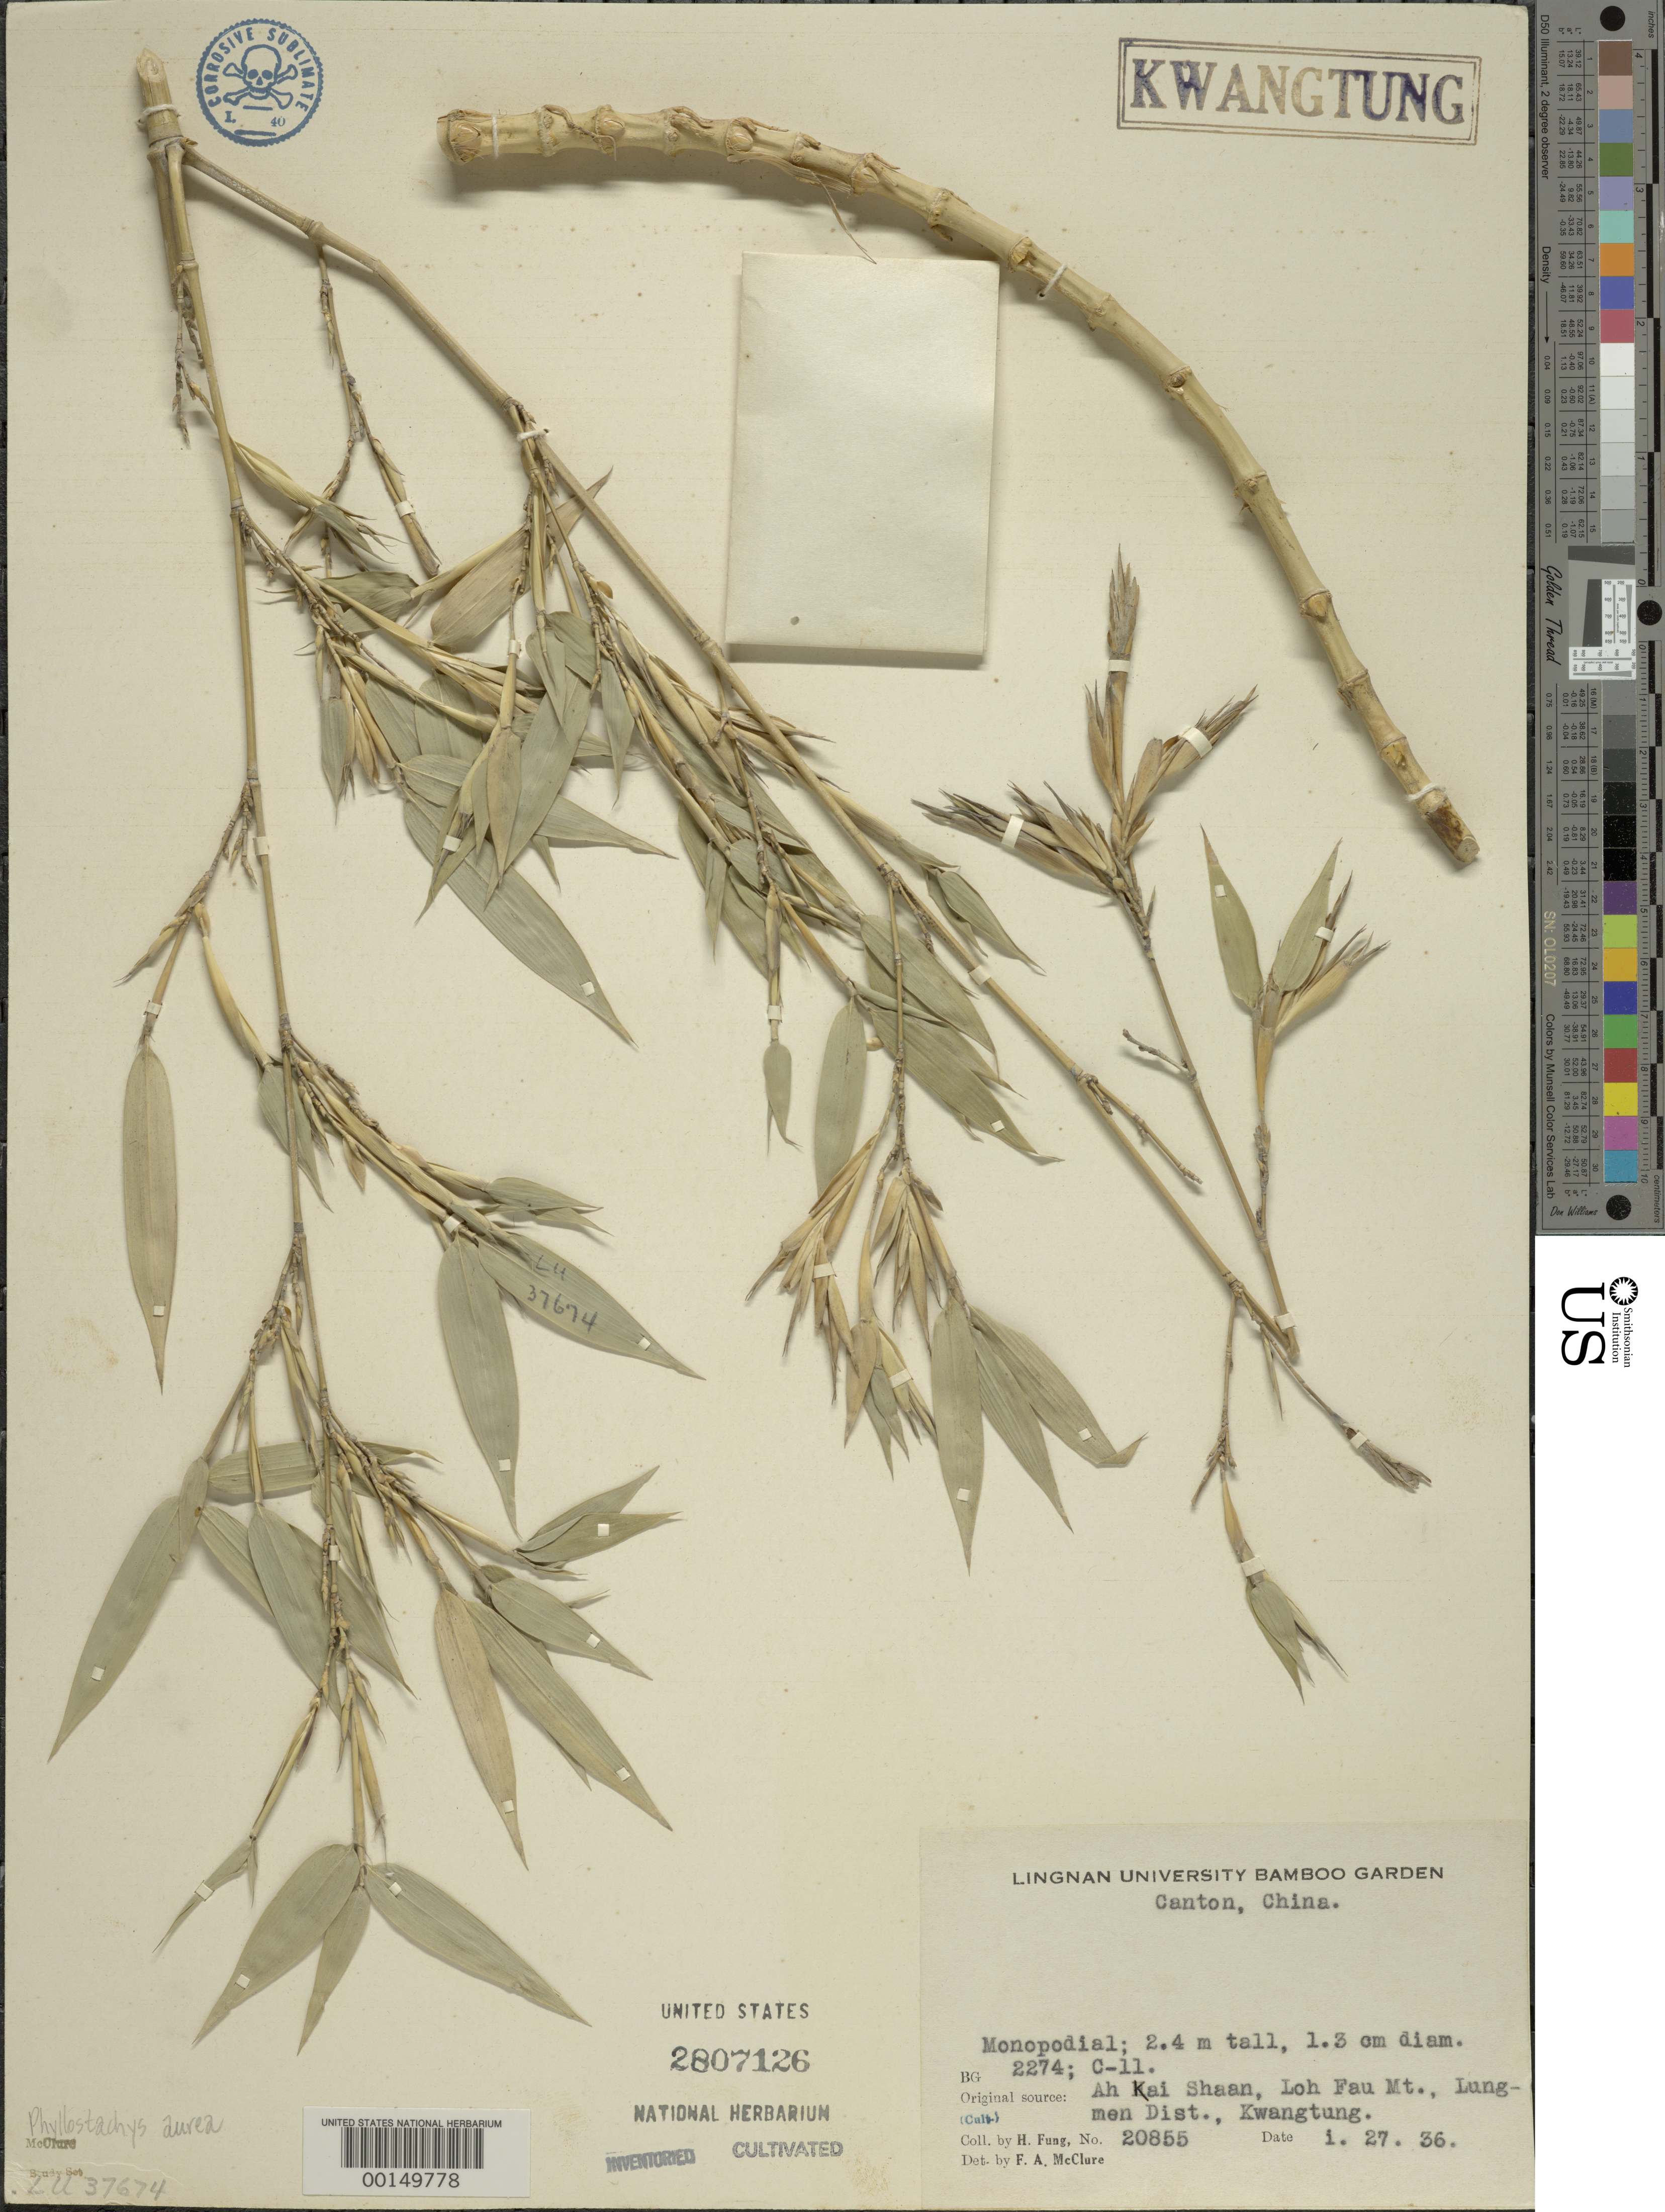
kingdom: Plantae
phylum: Tracheophyta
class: Liliopsida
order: Poales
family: Poaceae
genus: Phyllostachys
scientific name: Phyllostachys aureosulcata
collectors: H. L. Fung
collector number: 20855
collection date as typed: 27 Jan 1936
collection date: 1936-01-27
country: China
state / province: Guangdong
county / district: Guangzhou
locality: Lungman, loh fau mt.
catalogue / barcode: US 2807126